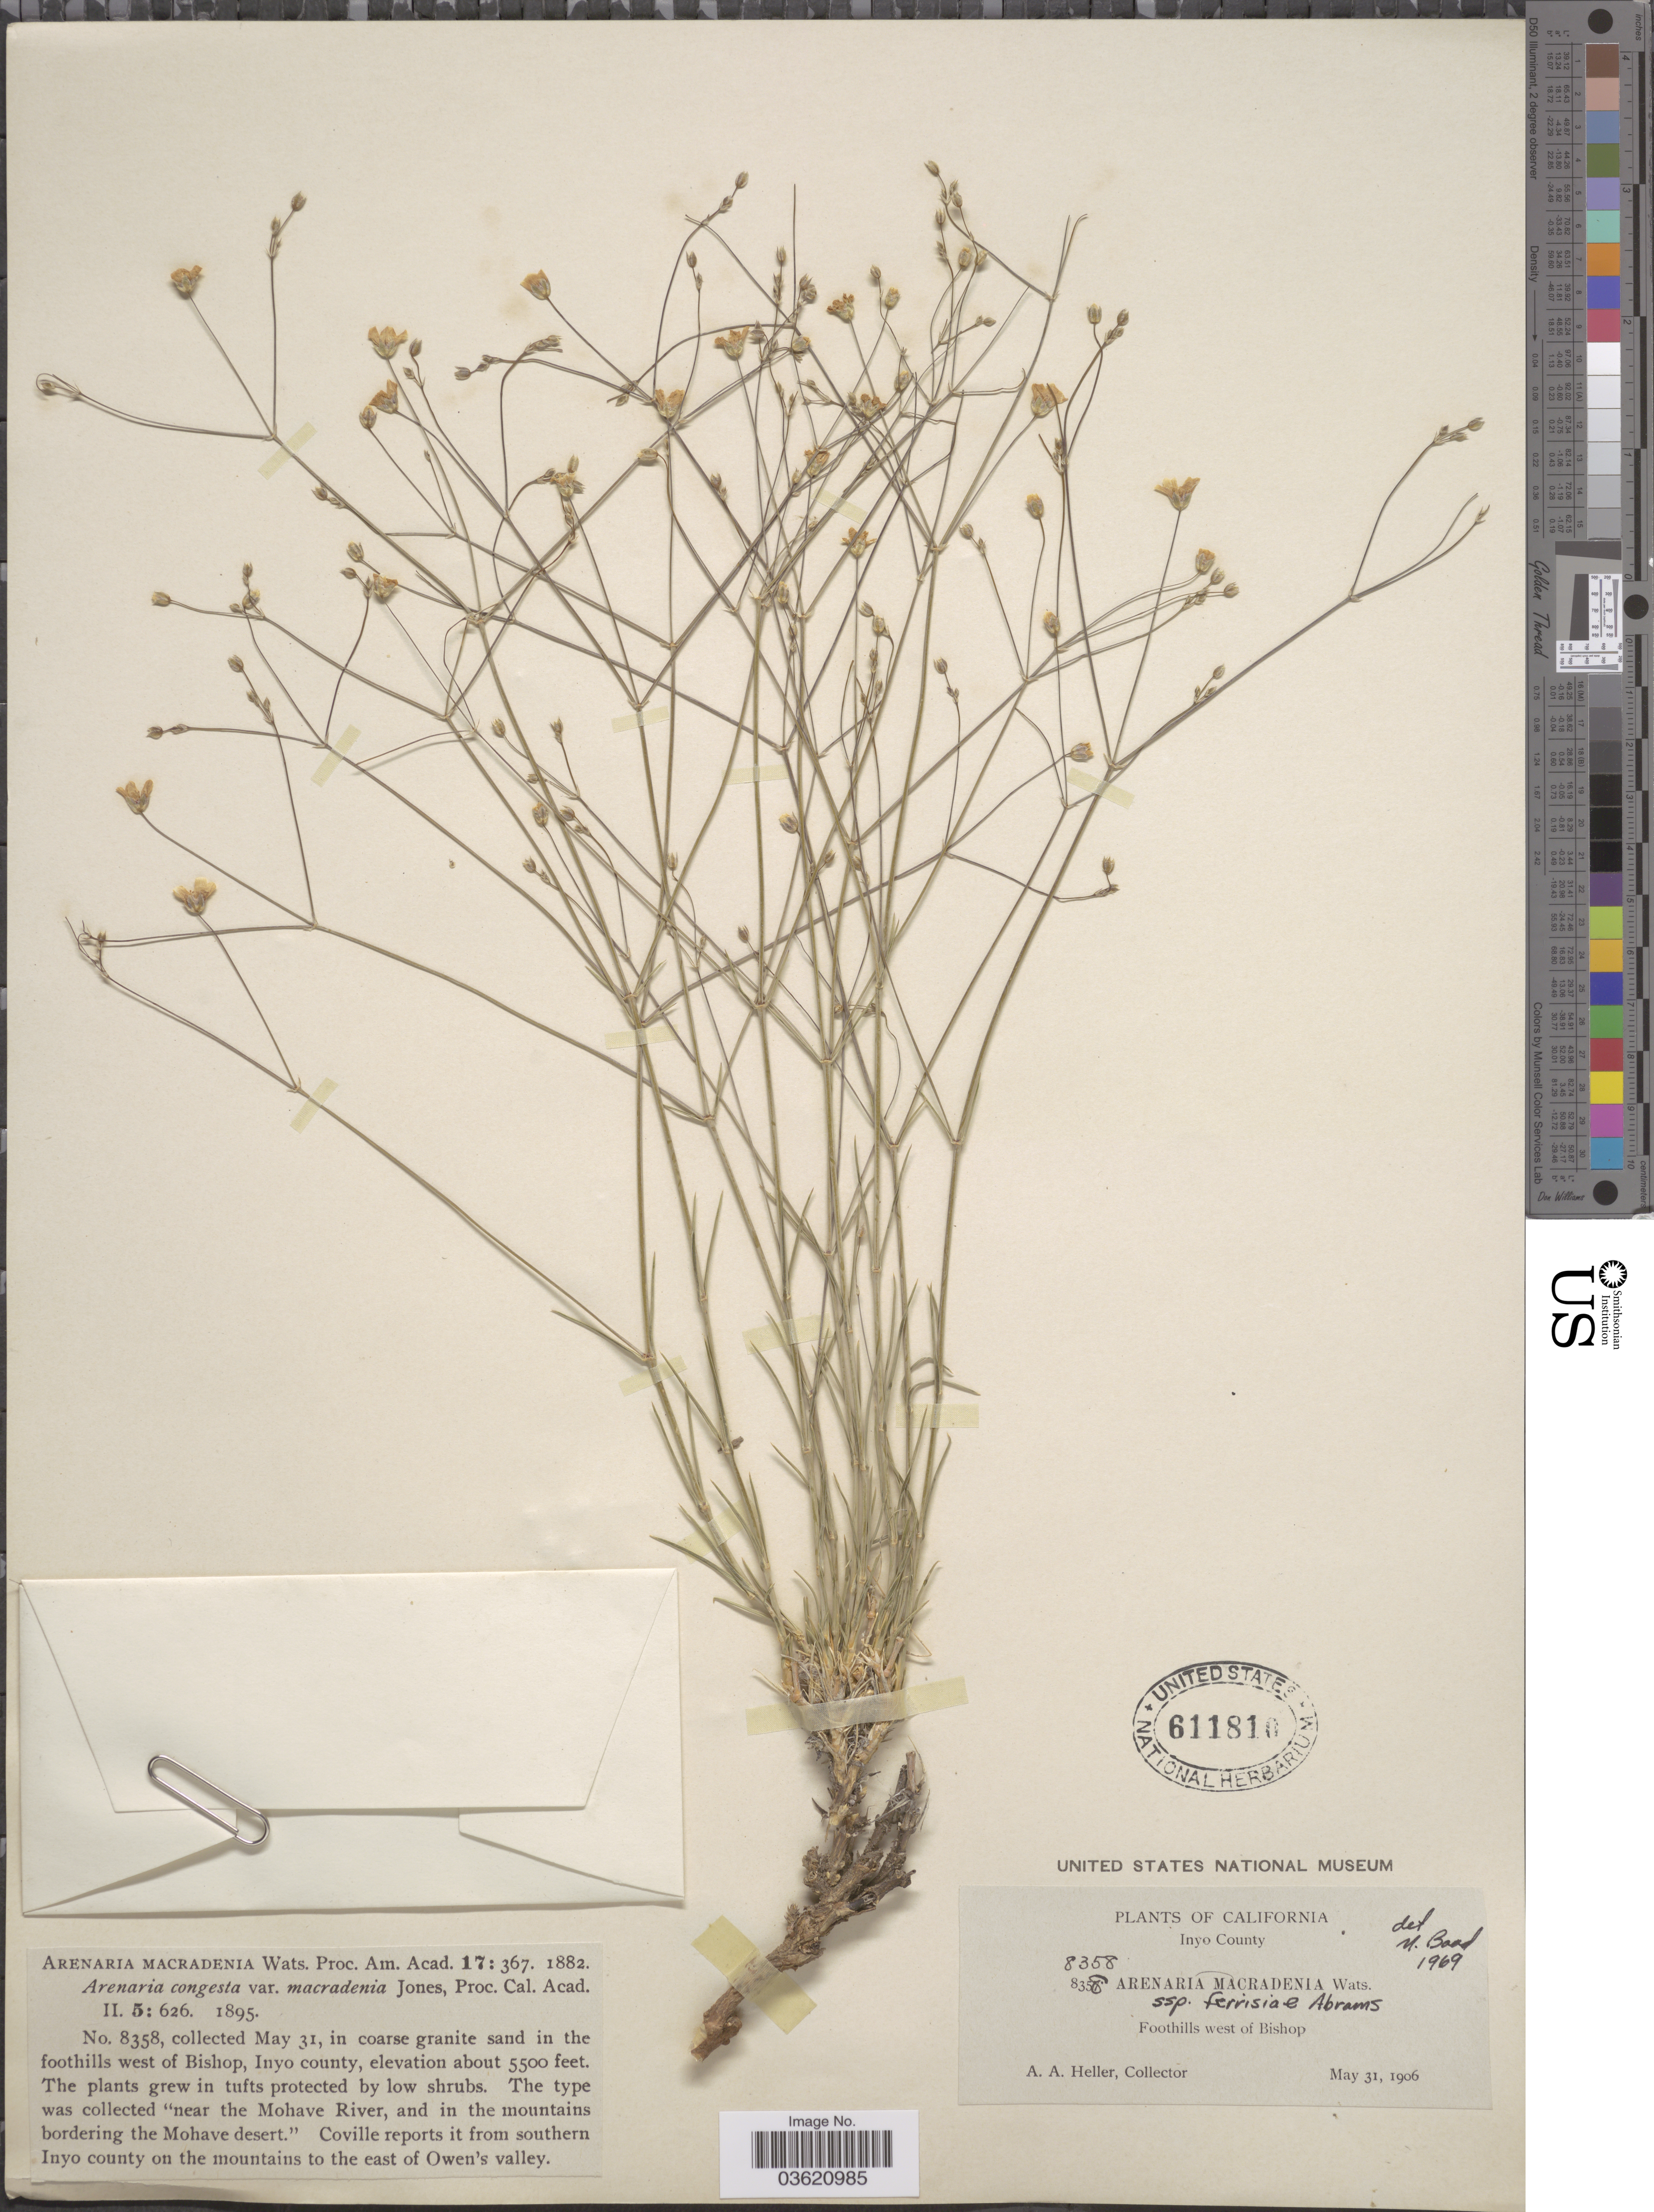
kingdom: Plantae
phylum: Tracheophyta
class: Magnoliopsida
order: Caryophyllales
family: Caryophyllaceae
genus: Eremogone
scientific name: Eremogone ferrisiae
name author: (Abrams) R.L. Hartm. & Rabeler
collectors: A. A. Heller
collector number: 8358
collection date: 1906-05-31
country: United States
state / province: California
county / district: Inyo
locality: Inyo County. Foothills west of Bishop.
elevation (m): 1676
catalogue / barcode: US 611810